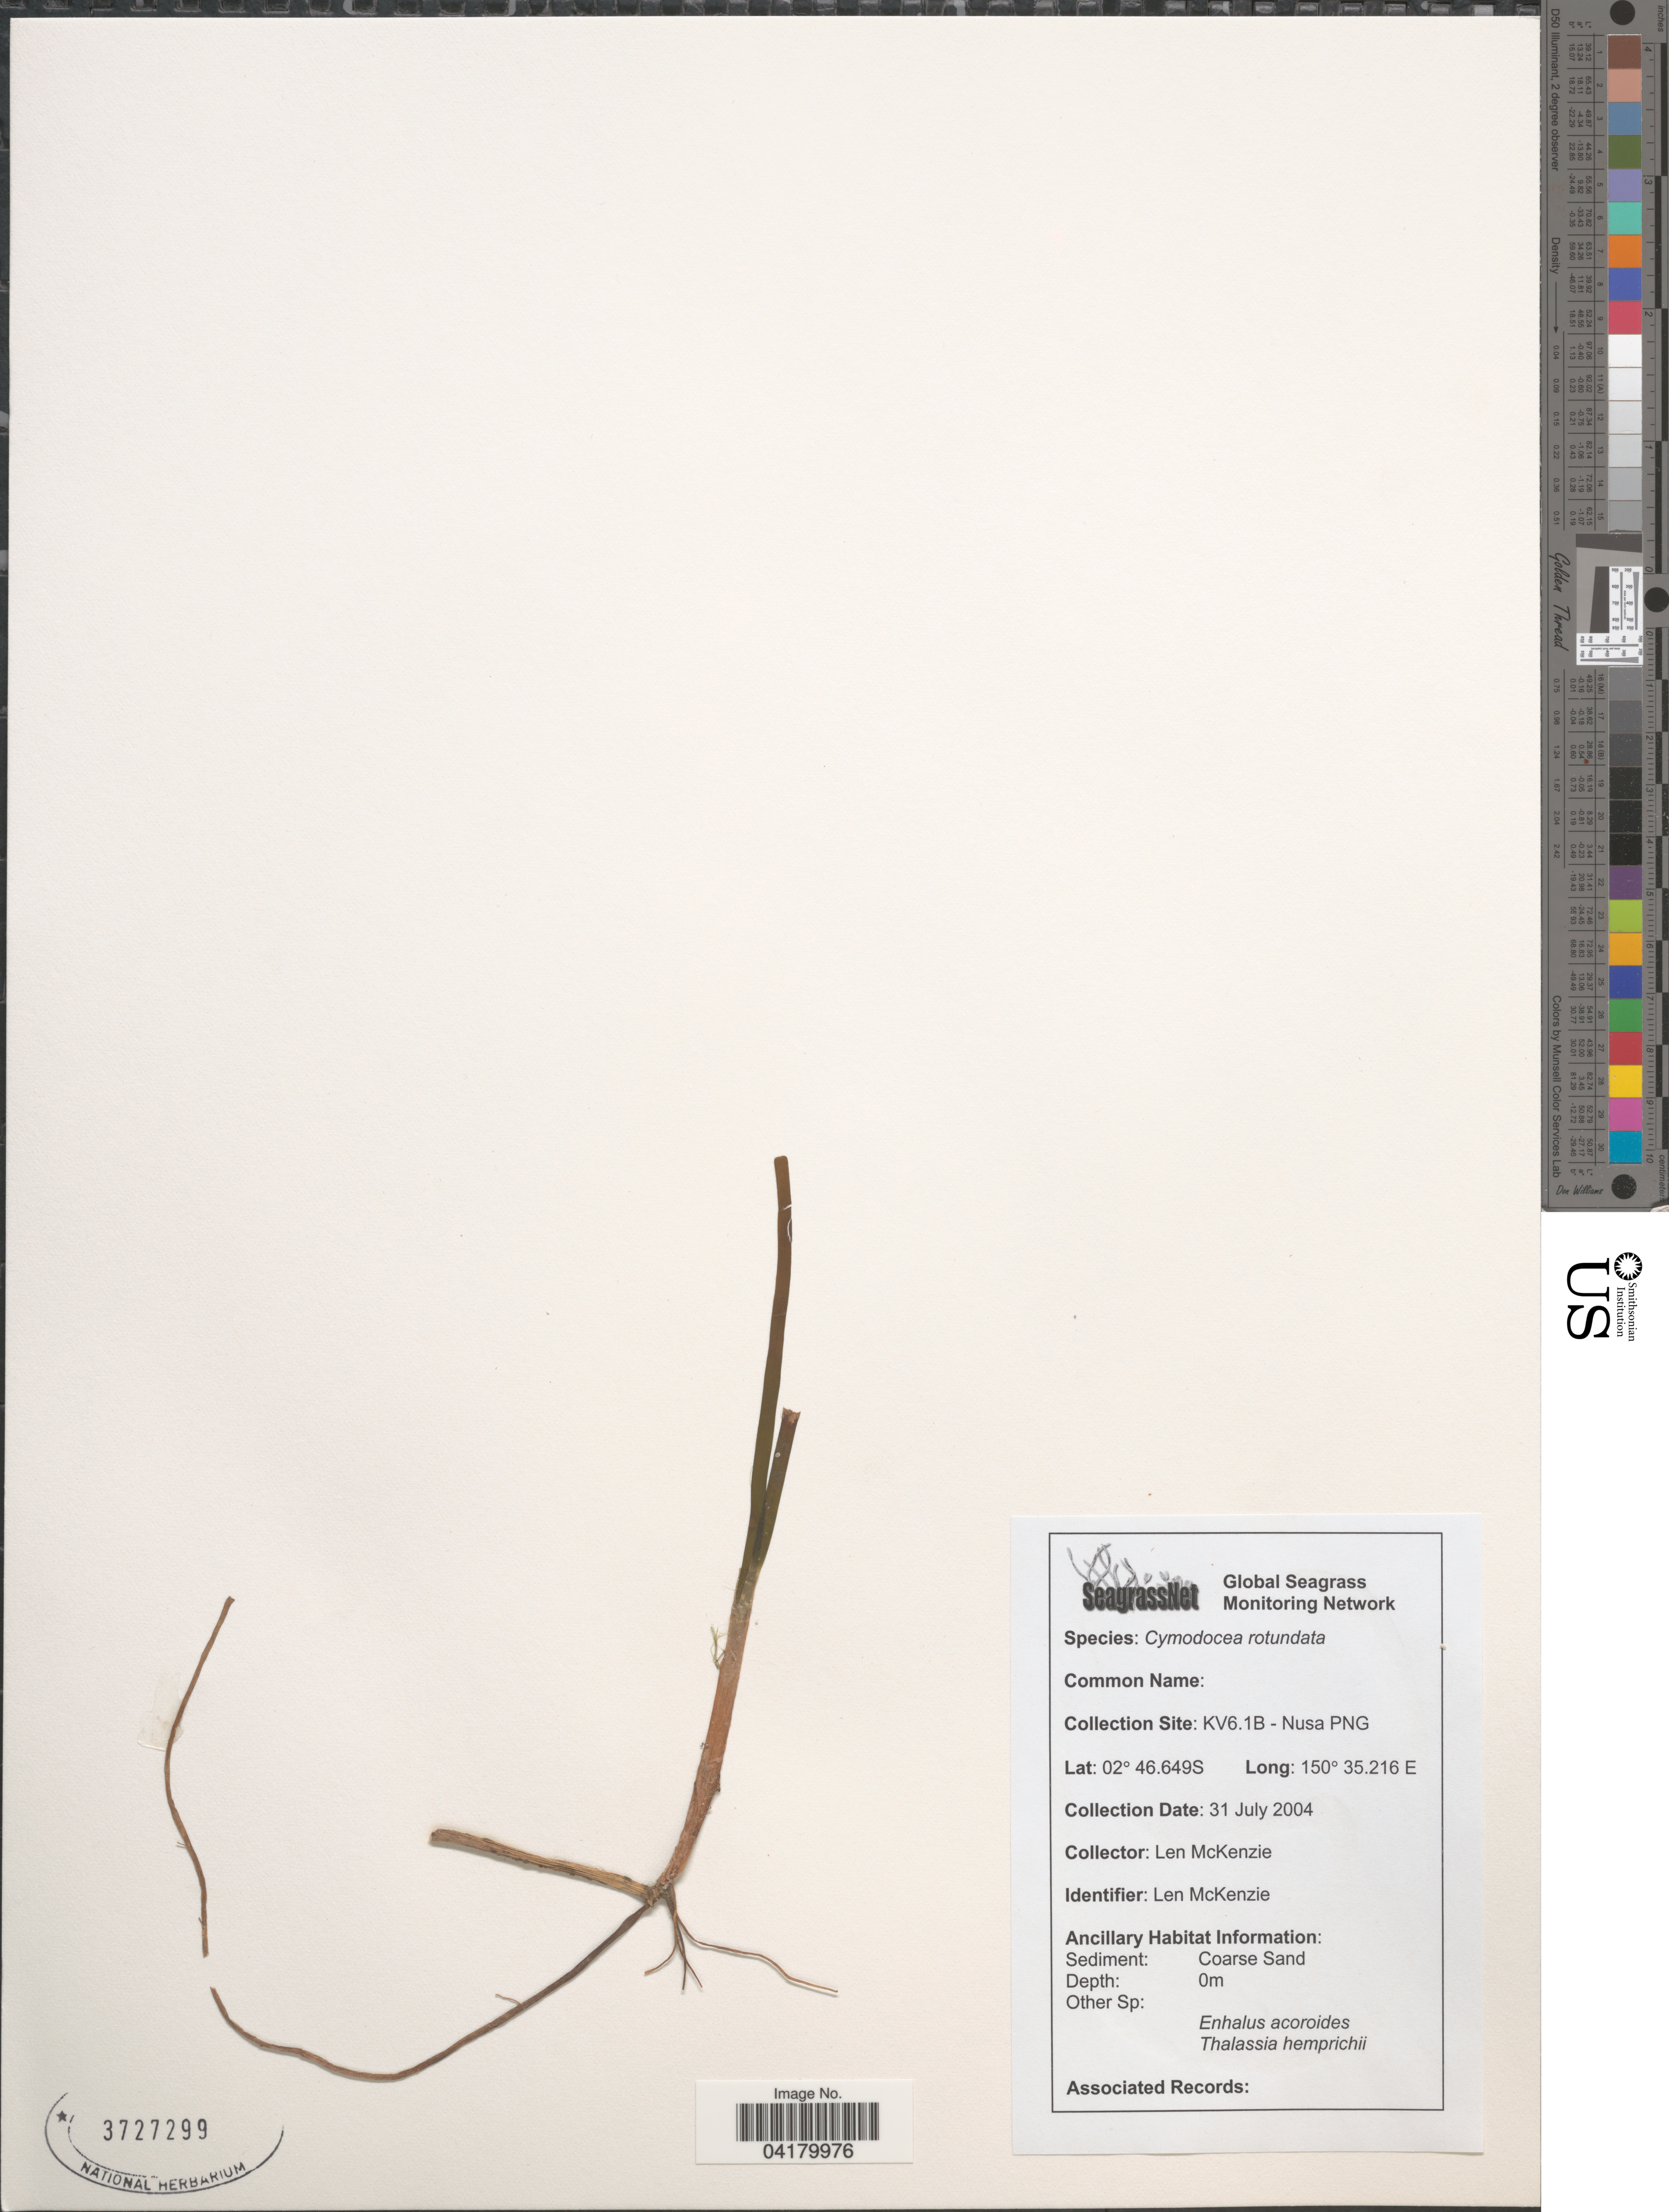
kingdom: Plantae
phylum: Tracheophyta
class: Liliopsida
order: Alismatales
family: Cymodoceaceae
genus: Cymodocea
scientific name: Cymodocea rotundata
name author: Asch. & Schweinf.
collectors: L. McKenzie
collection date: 2004-07-31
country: Papua New Guinea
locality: Collection Site: KV6.1B - Nusa PNG.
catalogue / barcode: US 3727299